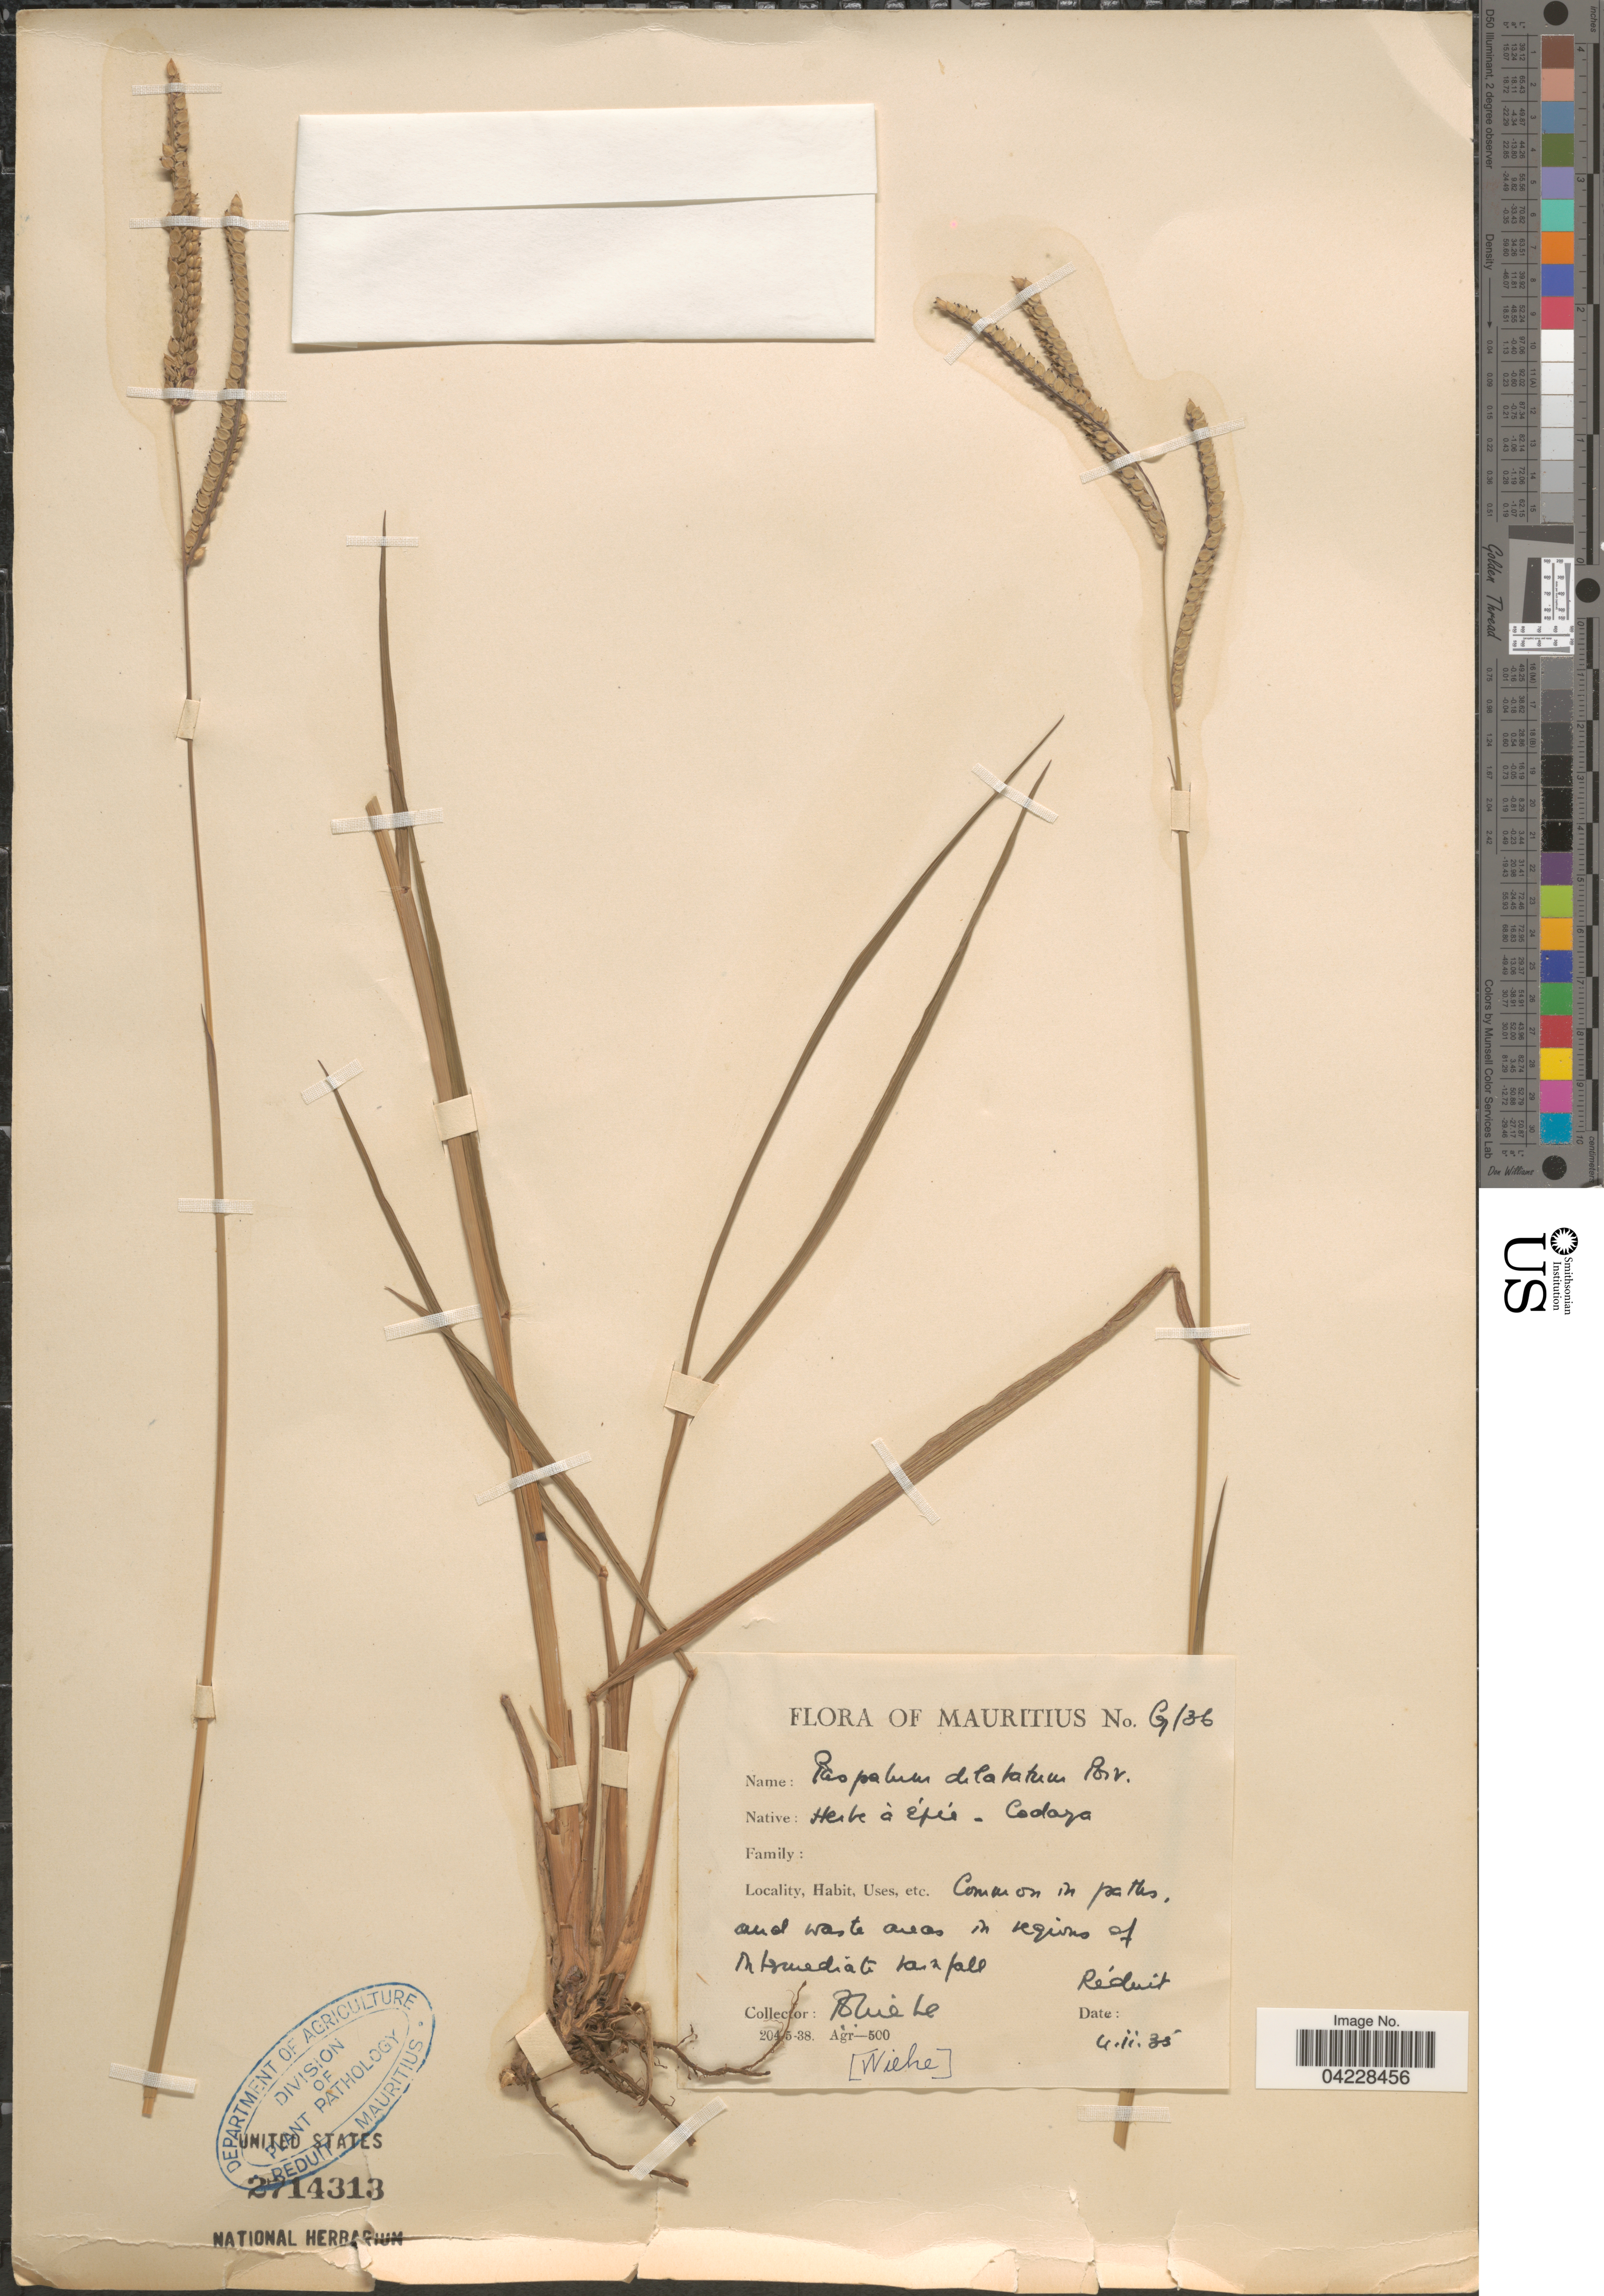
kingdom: Plantae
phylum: Tracheophyta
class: Liliopsida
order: Poales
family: Poaceae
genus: Paspalum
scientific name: Paspalum dilatatum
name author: Poir.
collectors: Wiehe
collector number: G/36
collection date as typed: Transcribed d/m/y: 4/2/35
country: Mauritius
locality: Common in paths, and waste areas in regions of A.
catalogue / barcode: US 2714313